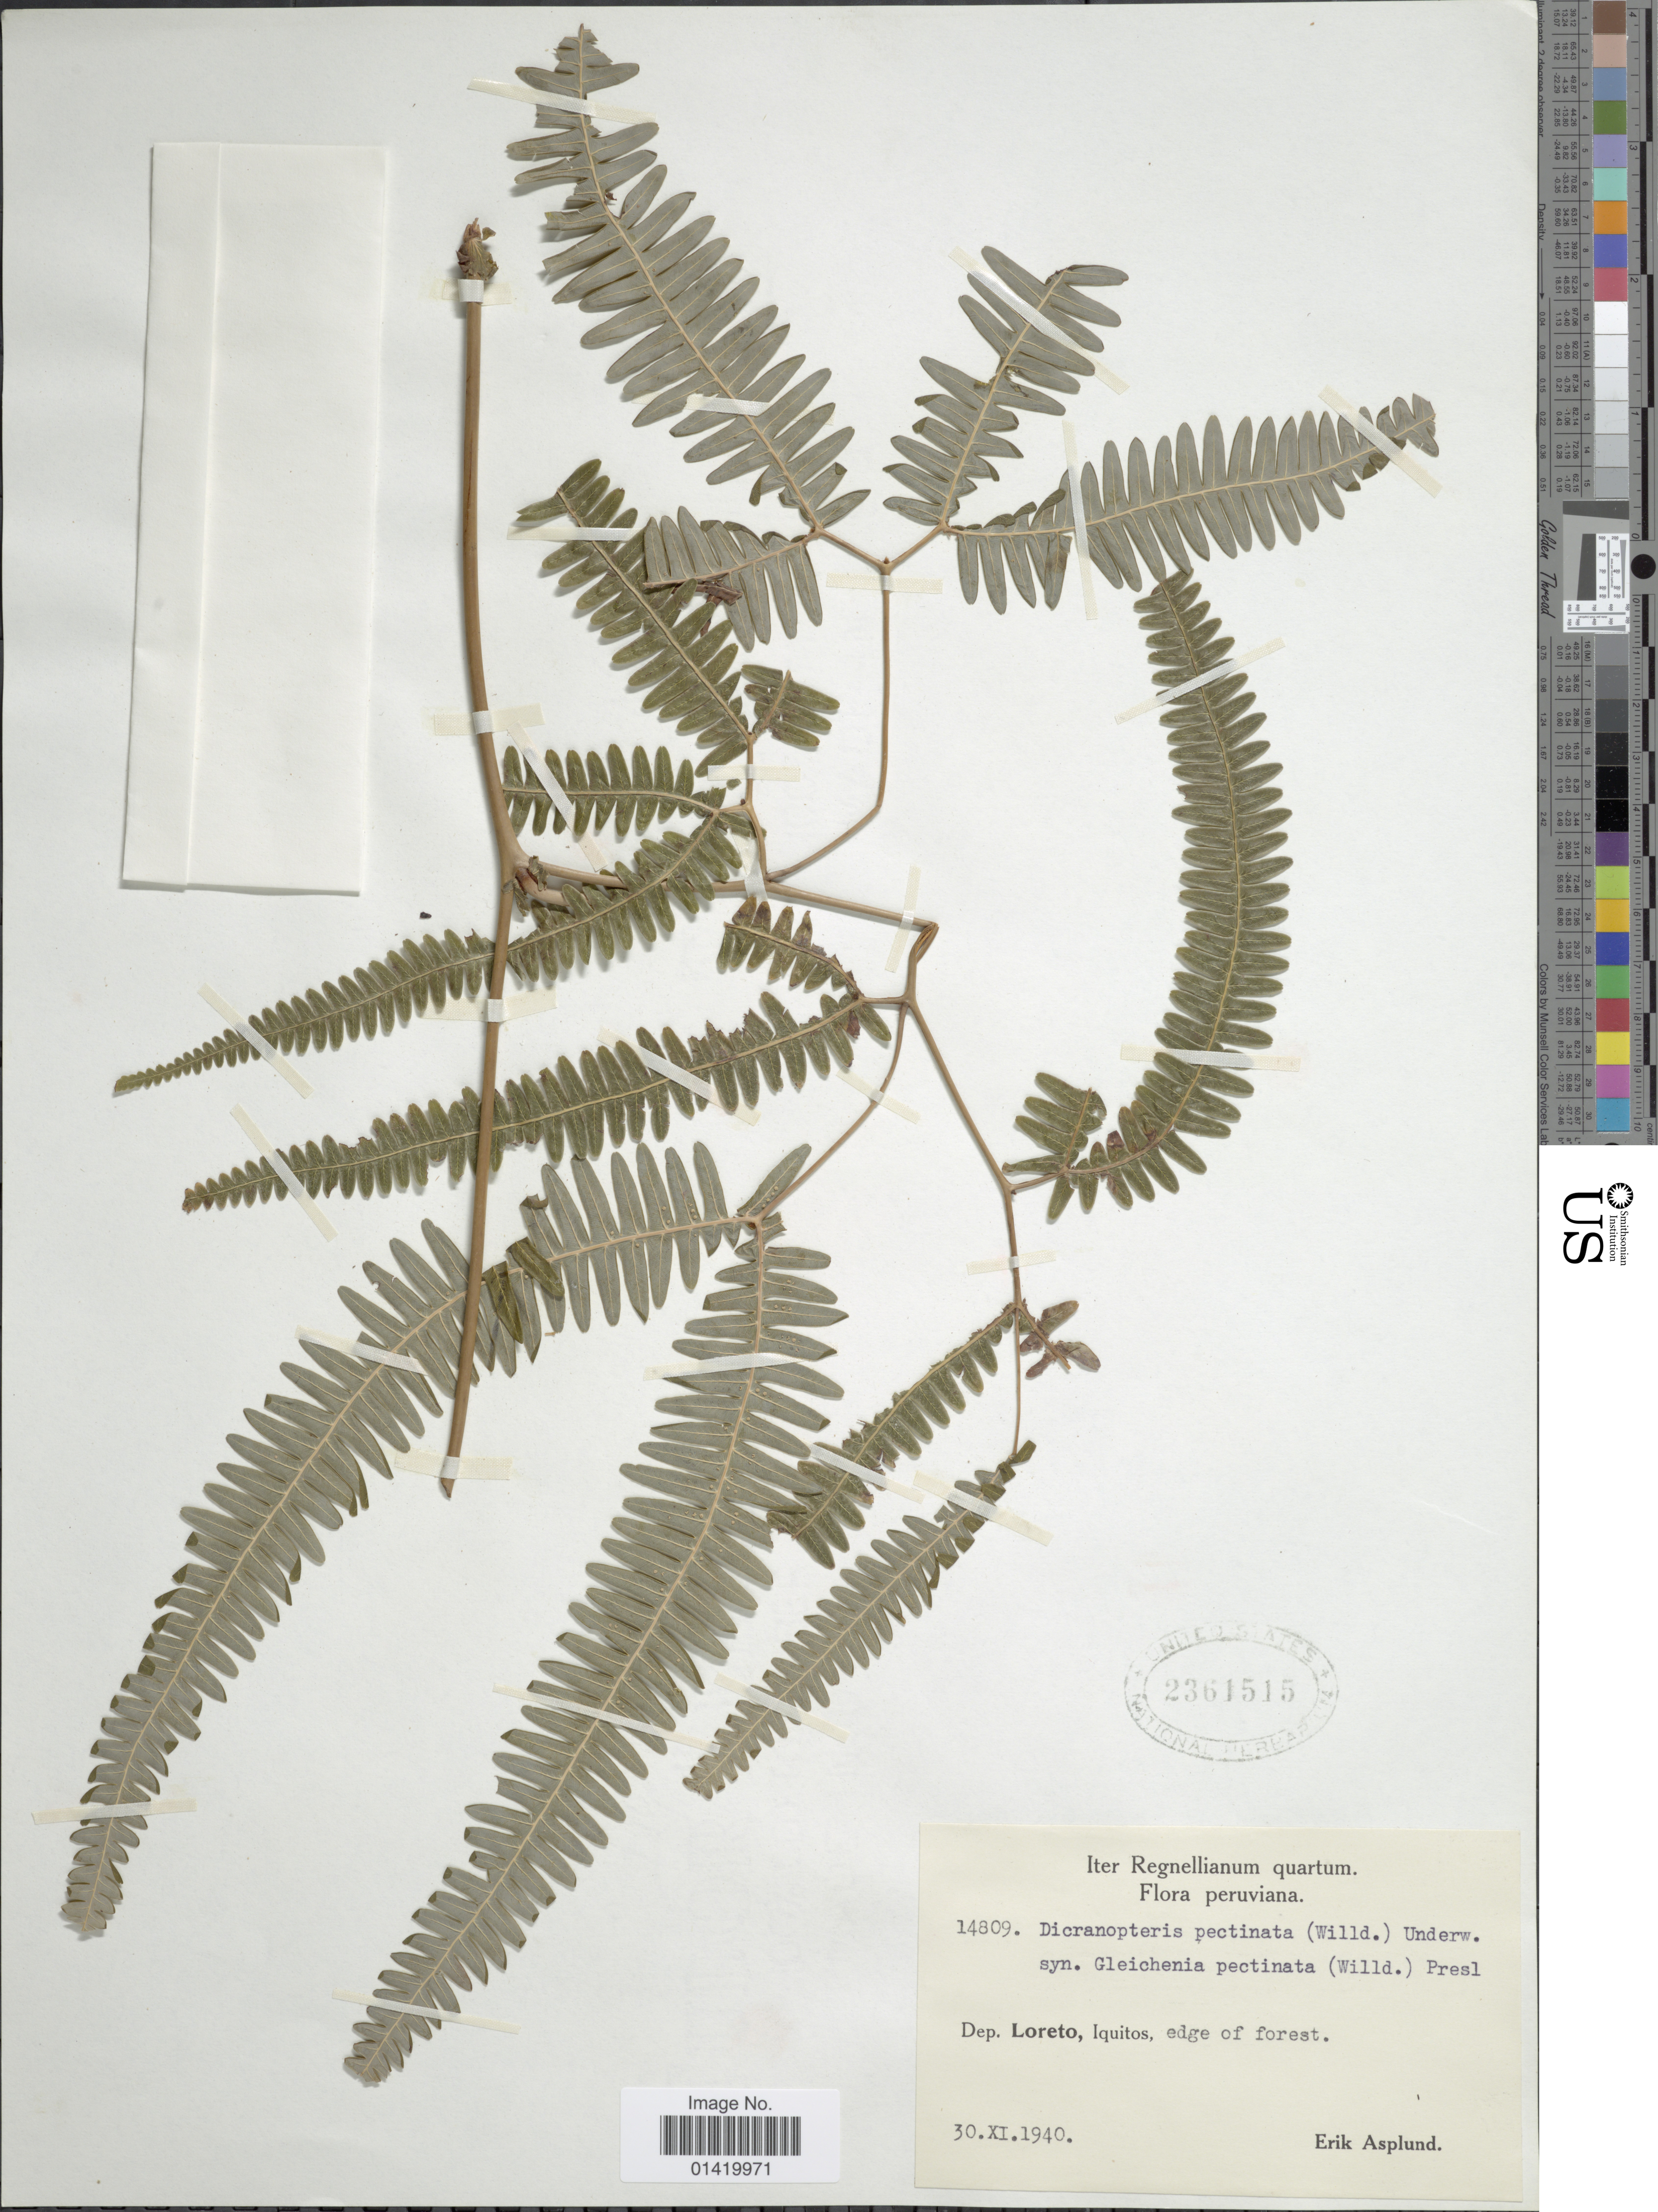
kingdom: Plantae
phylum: Tracheophyta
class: Polypodiopsida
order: Gleicheniales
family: Gleicheniaceae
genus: Gleichenella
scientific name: Gleichenella pectinata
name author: (Willd.) Ching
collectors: E. Asplund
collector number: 14809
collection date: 1940-11-30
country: Peru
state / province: Loreto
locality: Dep. Loreto, Iquitos, edge of forest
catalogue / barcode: US 2361515